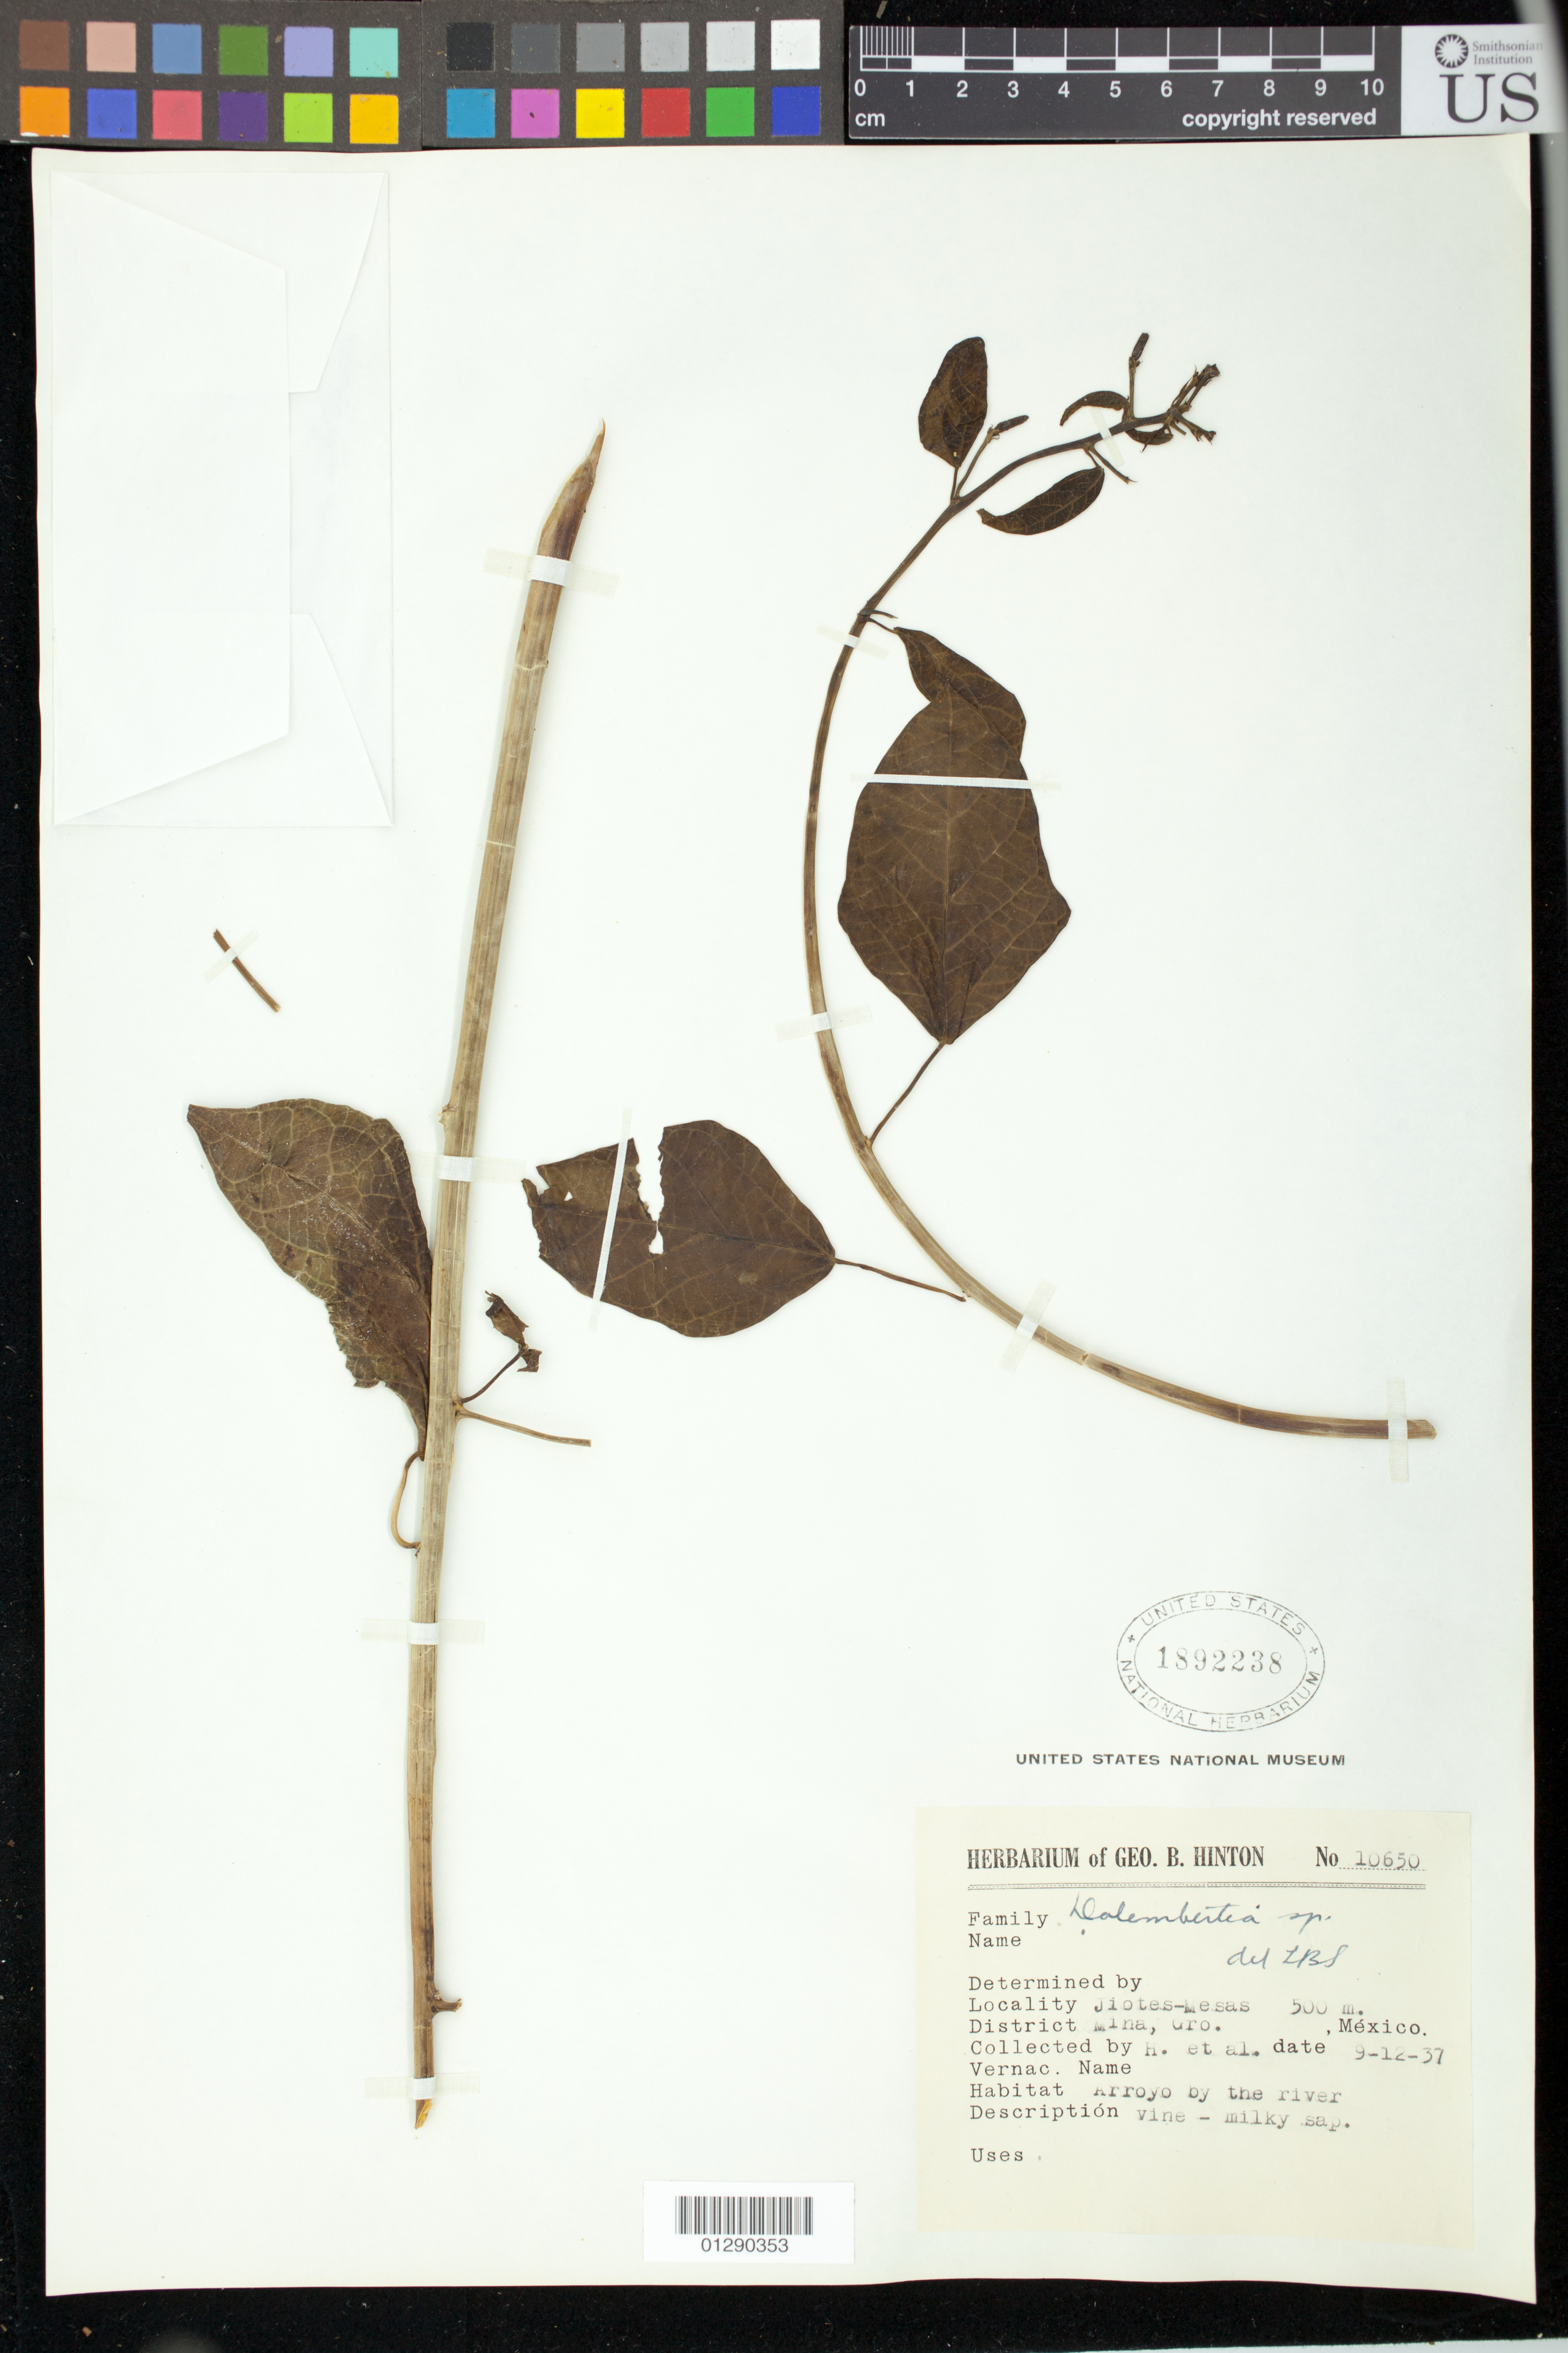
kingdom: Plantae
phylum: Tracheophyta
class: Magnoliopsida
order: Malpighiales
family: Euphorbiaceae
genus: Dalembertia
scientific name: Dalembertia sp.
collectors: G. B. Hinton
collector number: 10650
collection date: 1937-09-12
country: Mexico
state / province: Guerrero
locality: Jiotes-Mesas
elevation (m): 500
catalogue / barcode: US 1892238